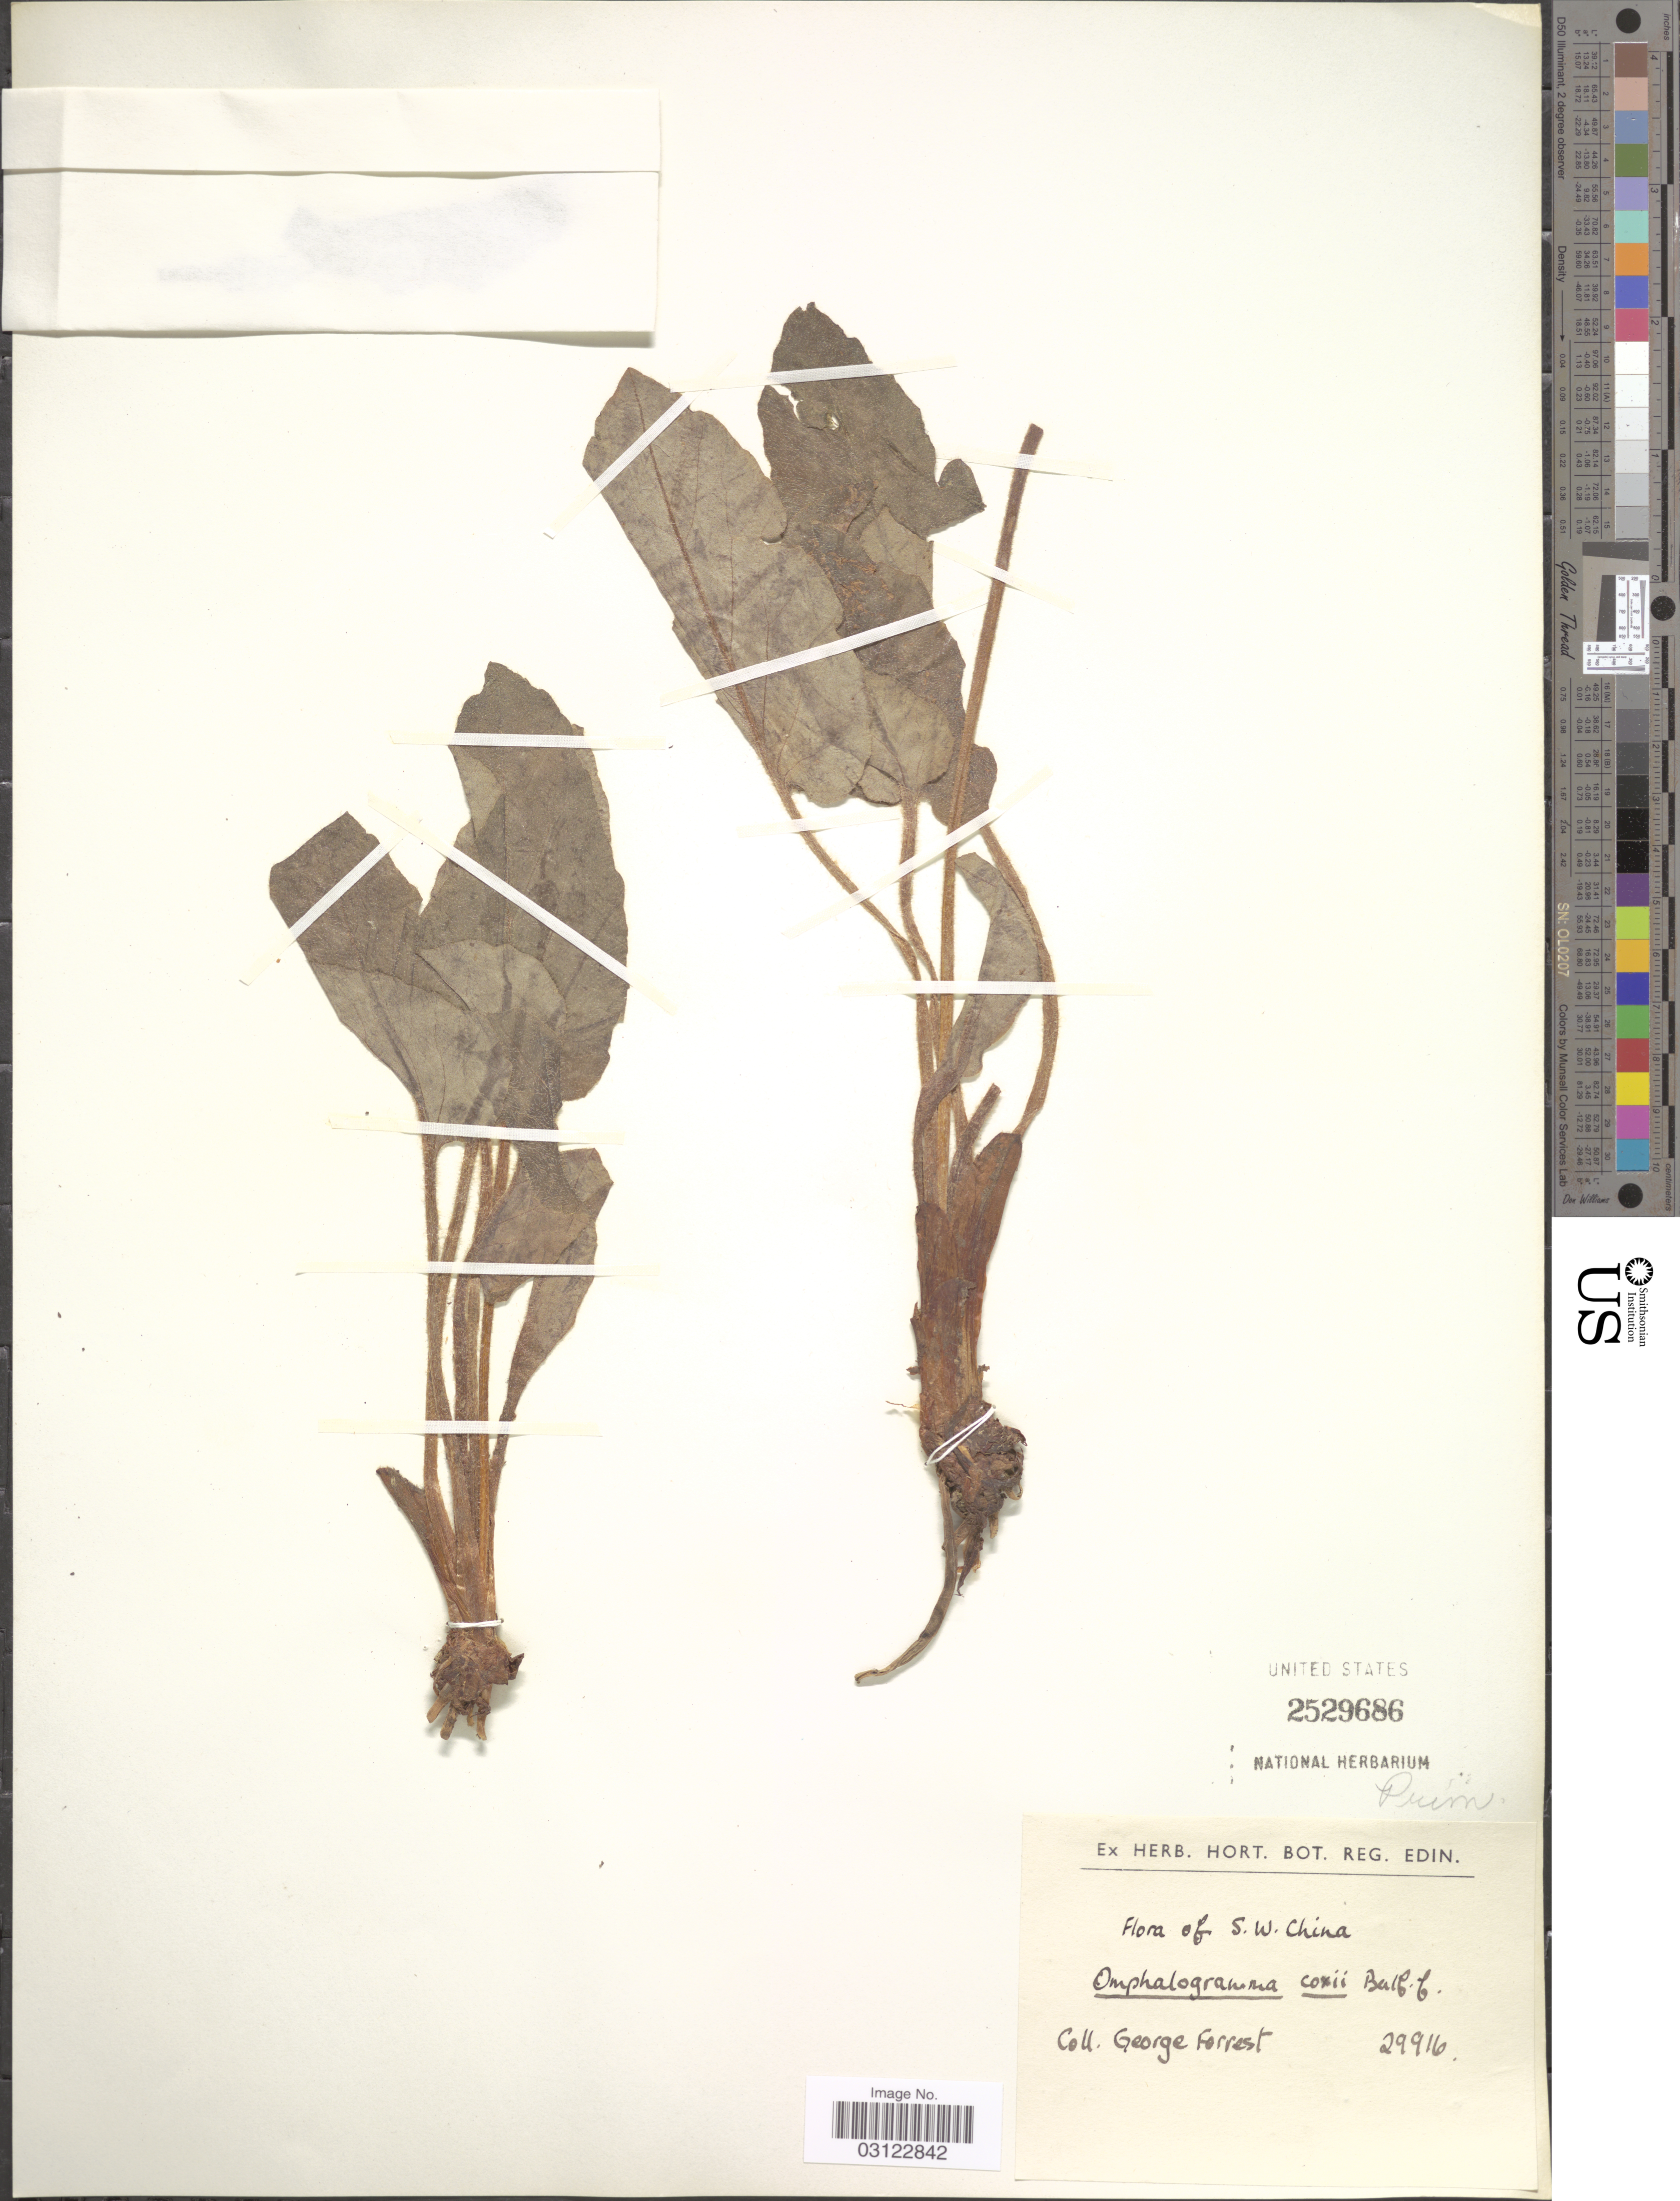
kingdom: Plantae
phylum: Tracheophyta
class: Magnoliopsida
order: Ericales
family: Primulaceae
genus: Omphalogramma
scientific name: Omphalogramma coxii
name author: Balf. f.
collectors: G. Forrest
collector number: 29916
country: China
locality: S. W. China.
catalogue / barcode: US 2529686